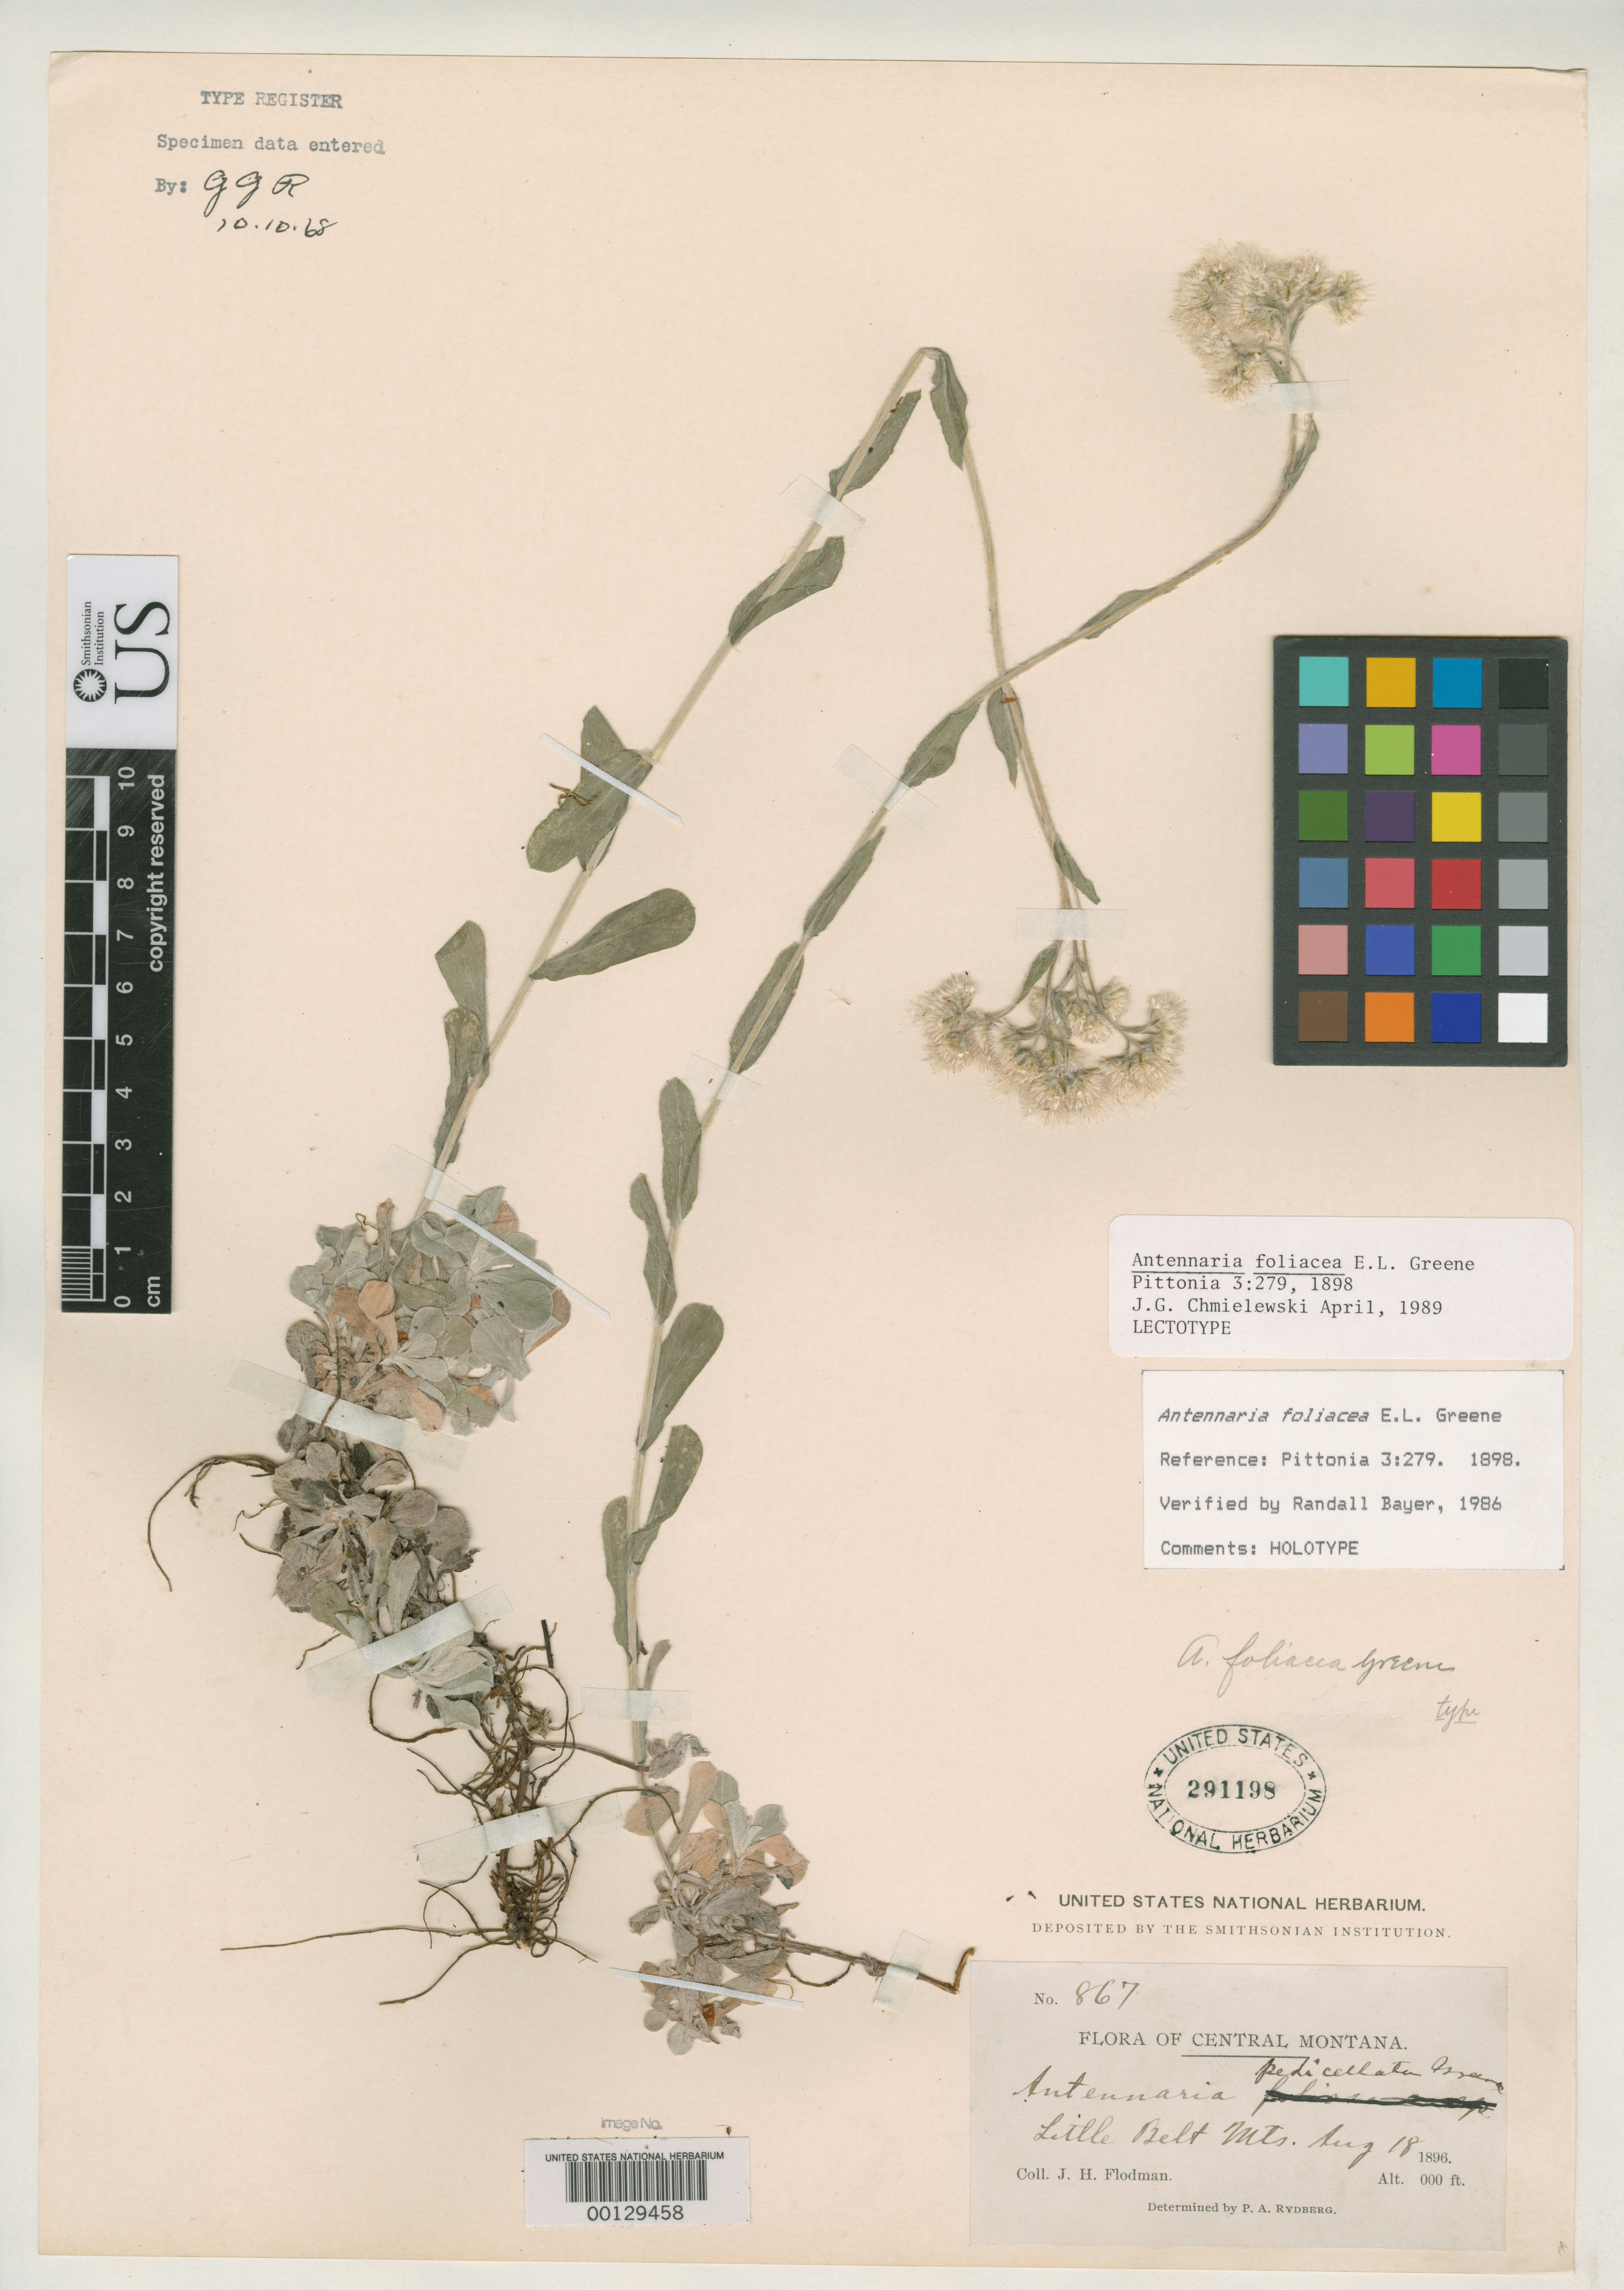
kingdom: Plantae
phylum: Tracheophyta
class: Magnoliopsida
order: Asterales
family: Asteraceae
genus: Antennaria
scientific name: Antennaria foliacea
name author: Greene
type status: Isotype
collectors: J. Flodman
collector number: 867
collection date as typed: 18 Aug 1896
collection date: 1896-08-18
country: United States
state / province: Montana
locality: Little Belt Mountains.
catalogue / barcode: US 291198